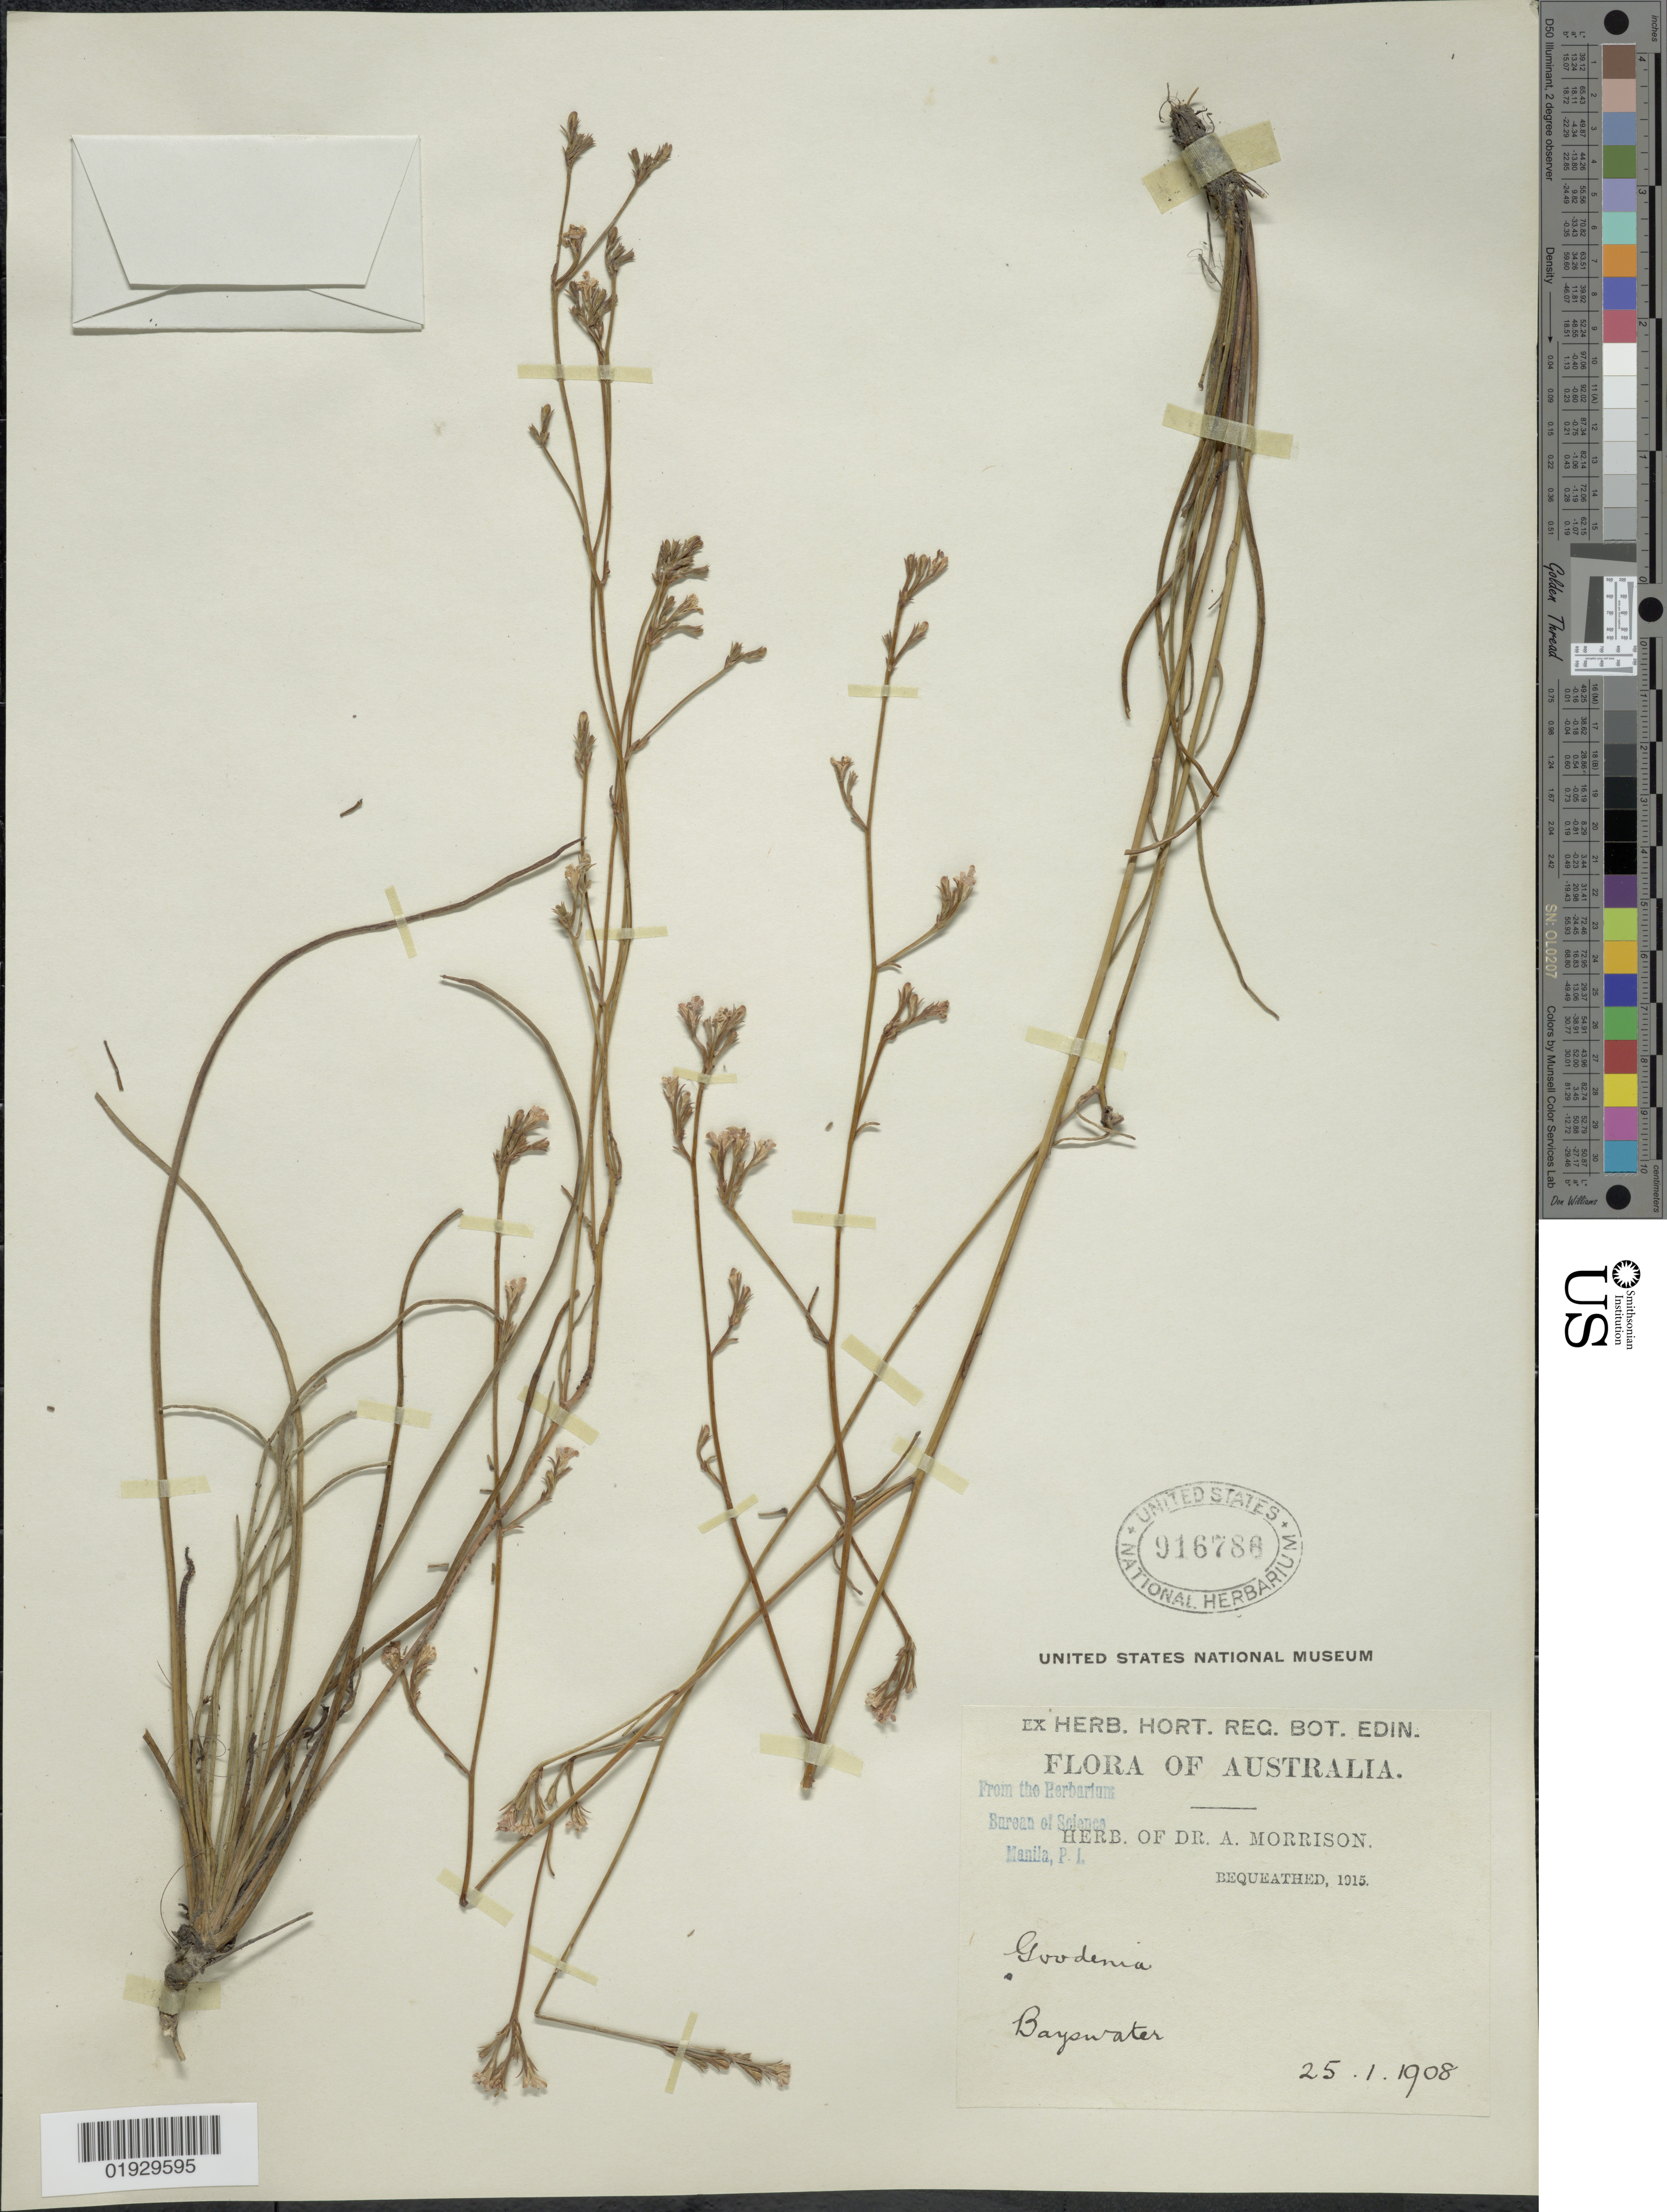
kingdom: Plantae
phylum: Tracheophyta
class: Magnoliopsida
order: Asterales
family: Goodeniaceae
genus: Goodenia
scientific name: Goodenia sp.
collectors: ex herb. Dr. A. Morrison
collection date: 1908-01-25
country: Australia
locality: Bayswater.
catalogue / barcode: US 916786